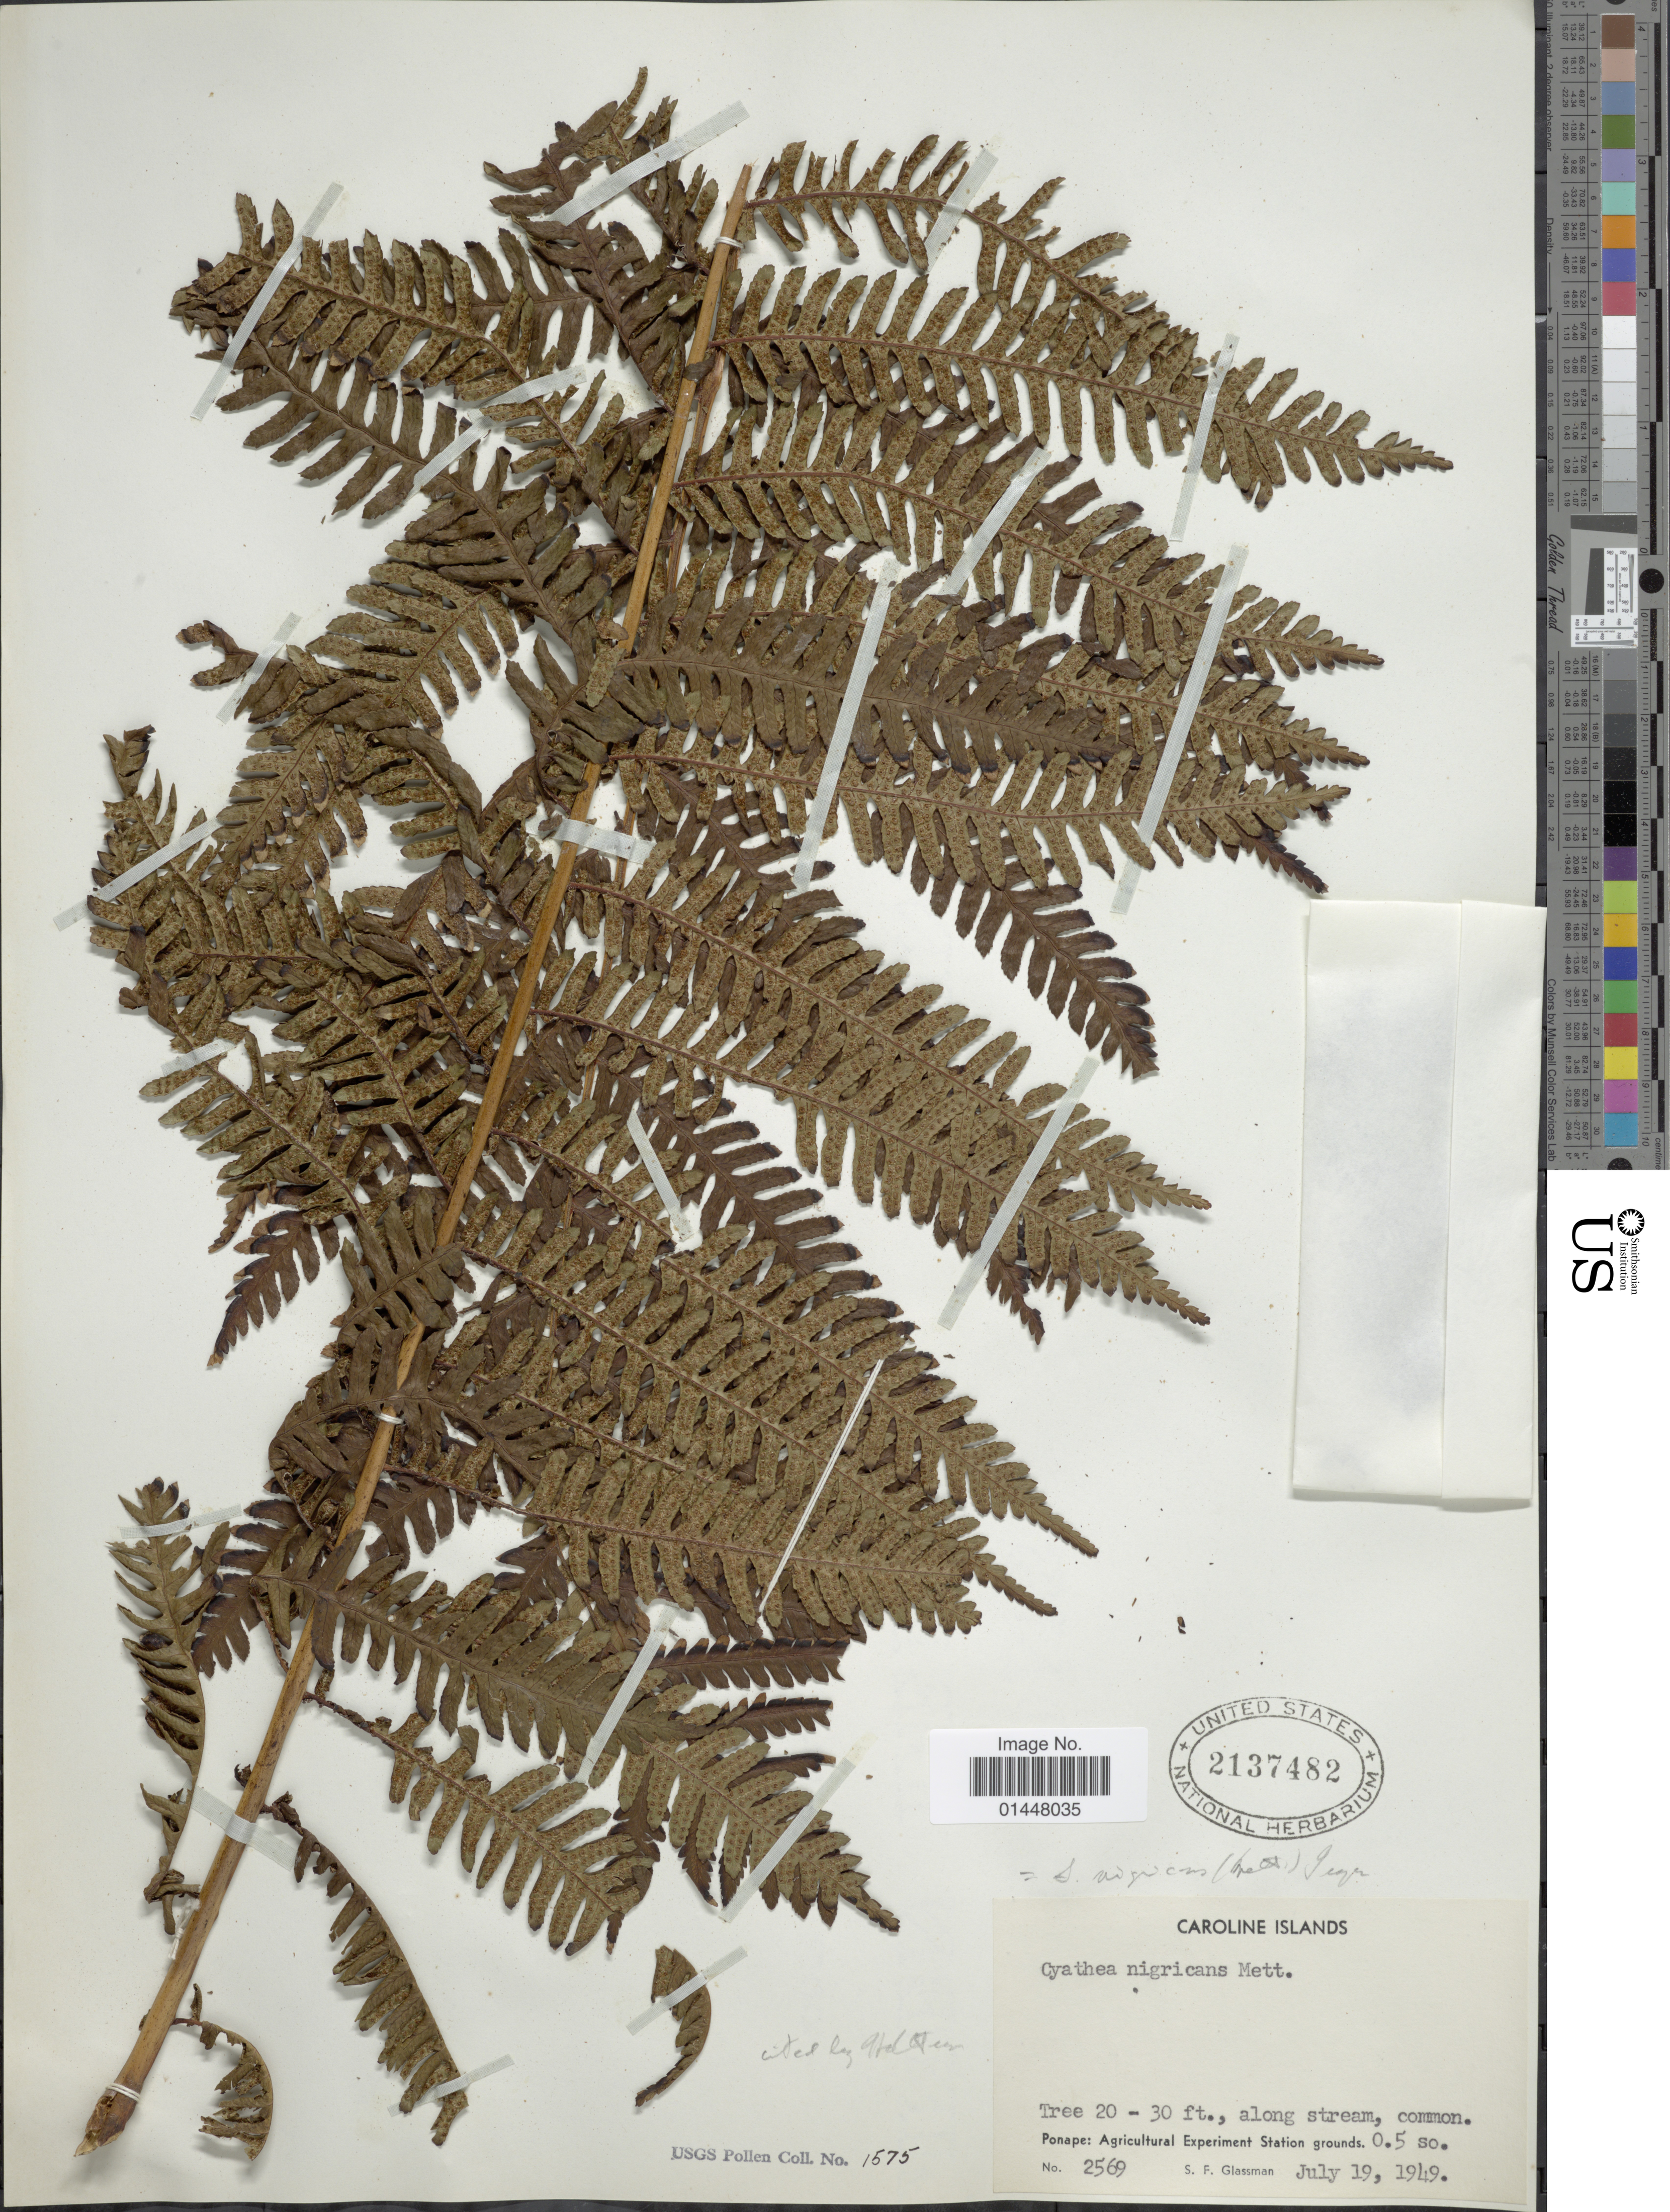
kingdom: Plantae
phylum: Tracheophyta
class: Polypodiopsida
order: Cyatheales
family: Cyatheaceae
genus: Sphaeropteris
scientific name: Sphaeropteris nigricans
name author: (Mett.) R.M. Tryon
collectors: S. F. Glassman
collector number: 2569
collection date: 1949-07-19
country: Micronesia, Federated States of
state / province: Pohnpei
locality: Caroline Islands, Ponape: Agriculture Experiment Station grounds,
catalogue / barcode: US 2137482